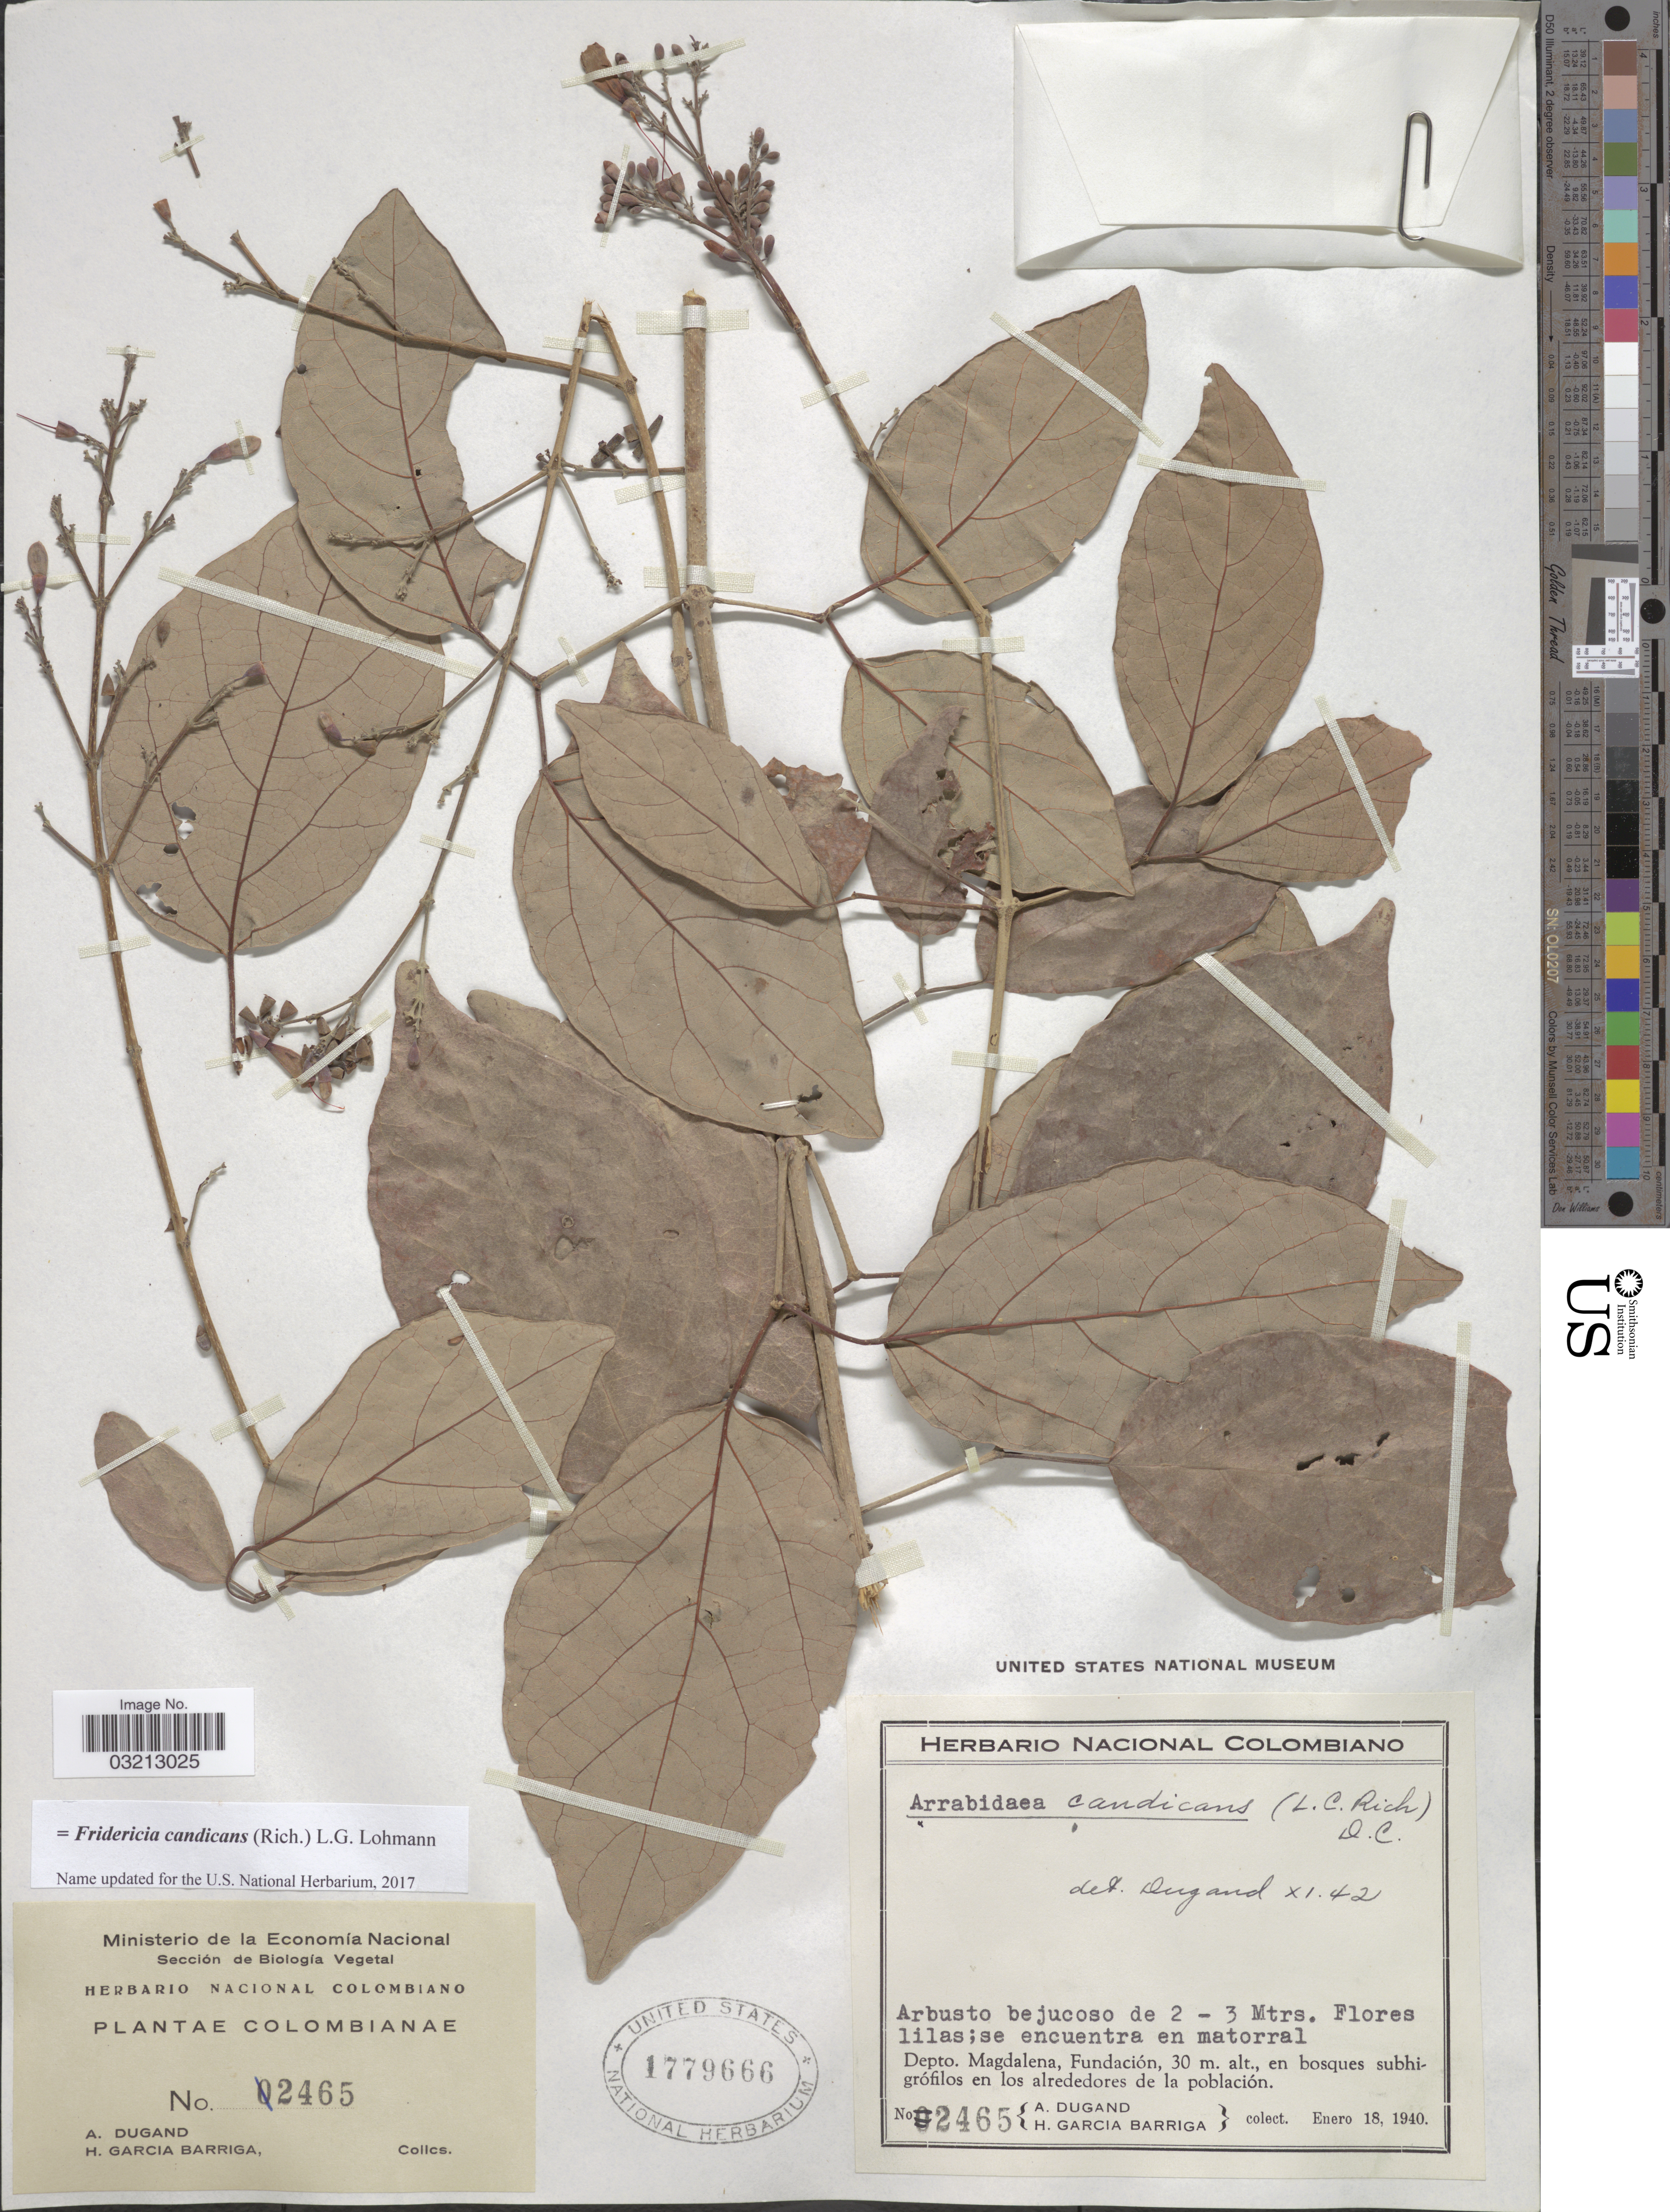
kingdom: Plantae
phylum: Tracheophyta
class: Magnoliopsida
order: Lamiales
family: Bignoniaceae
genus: Fridericia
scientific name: Fridericia candicans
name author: (Rich.) L.G. Lohmann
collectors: A. Dugand & H. García Barriga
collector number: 2465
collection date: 1940-01-18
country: Colombia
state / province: Magdalena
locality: Depto. Magdalena, Fundación.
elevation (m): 30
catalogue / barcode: US 1779666